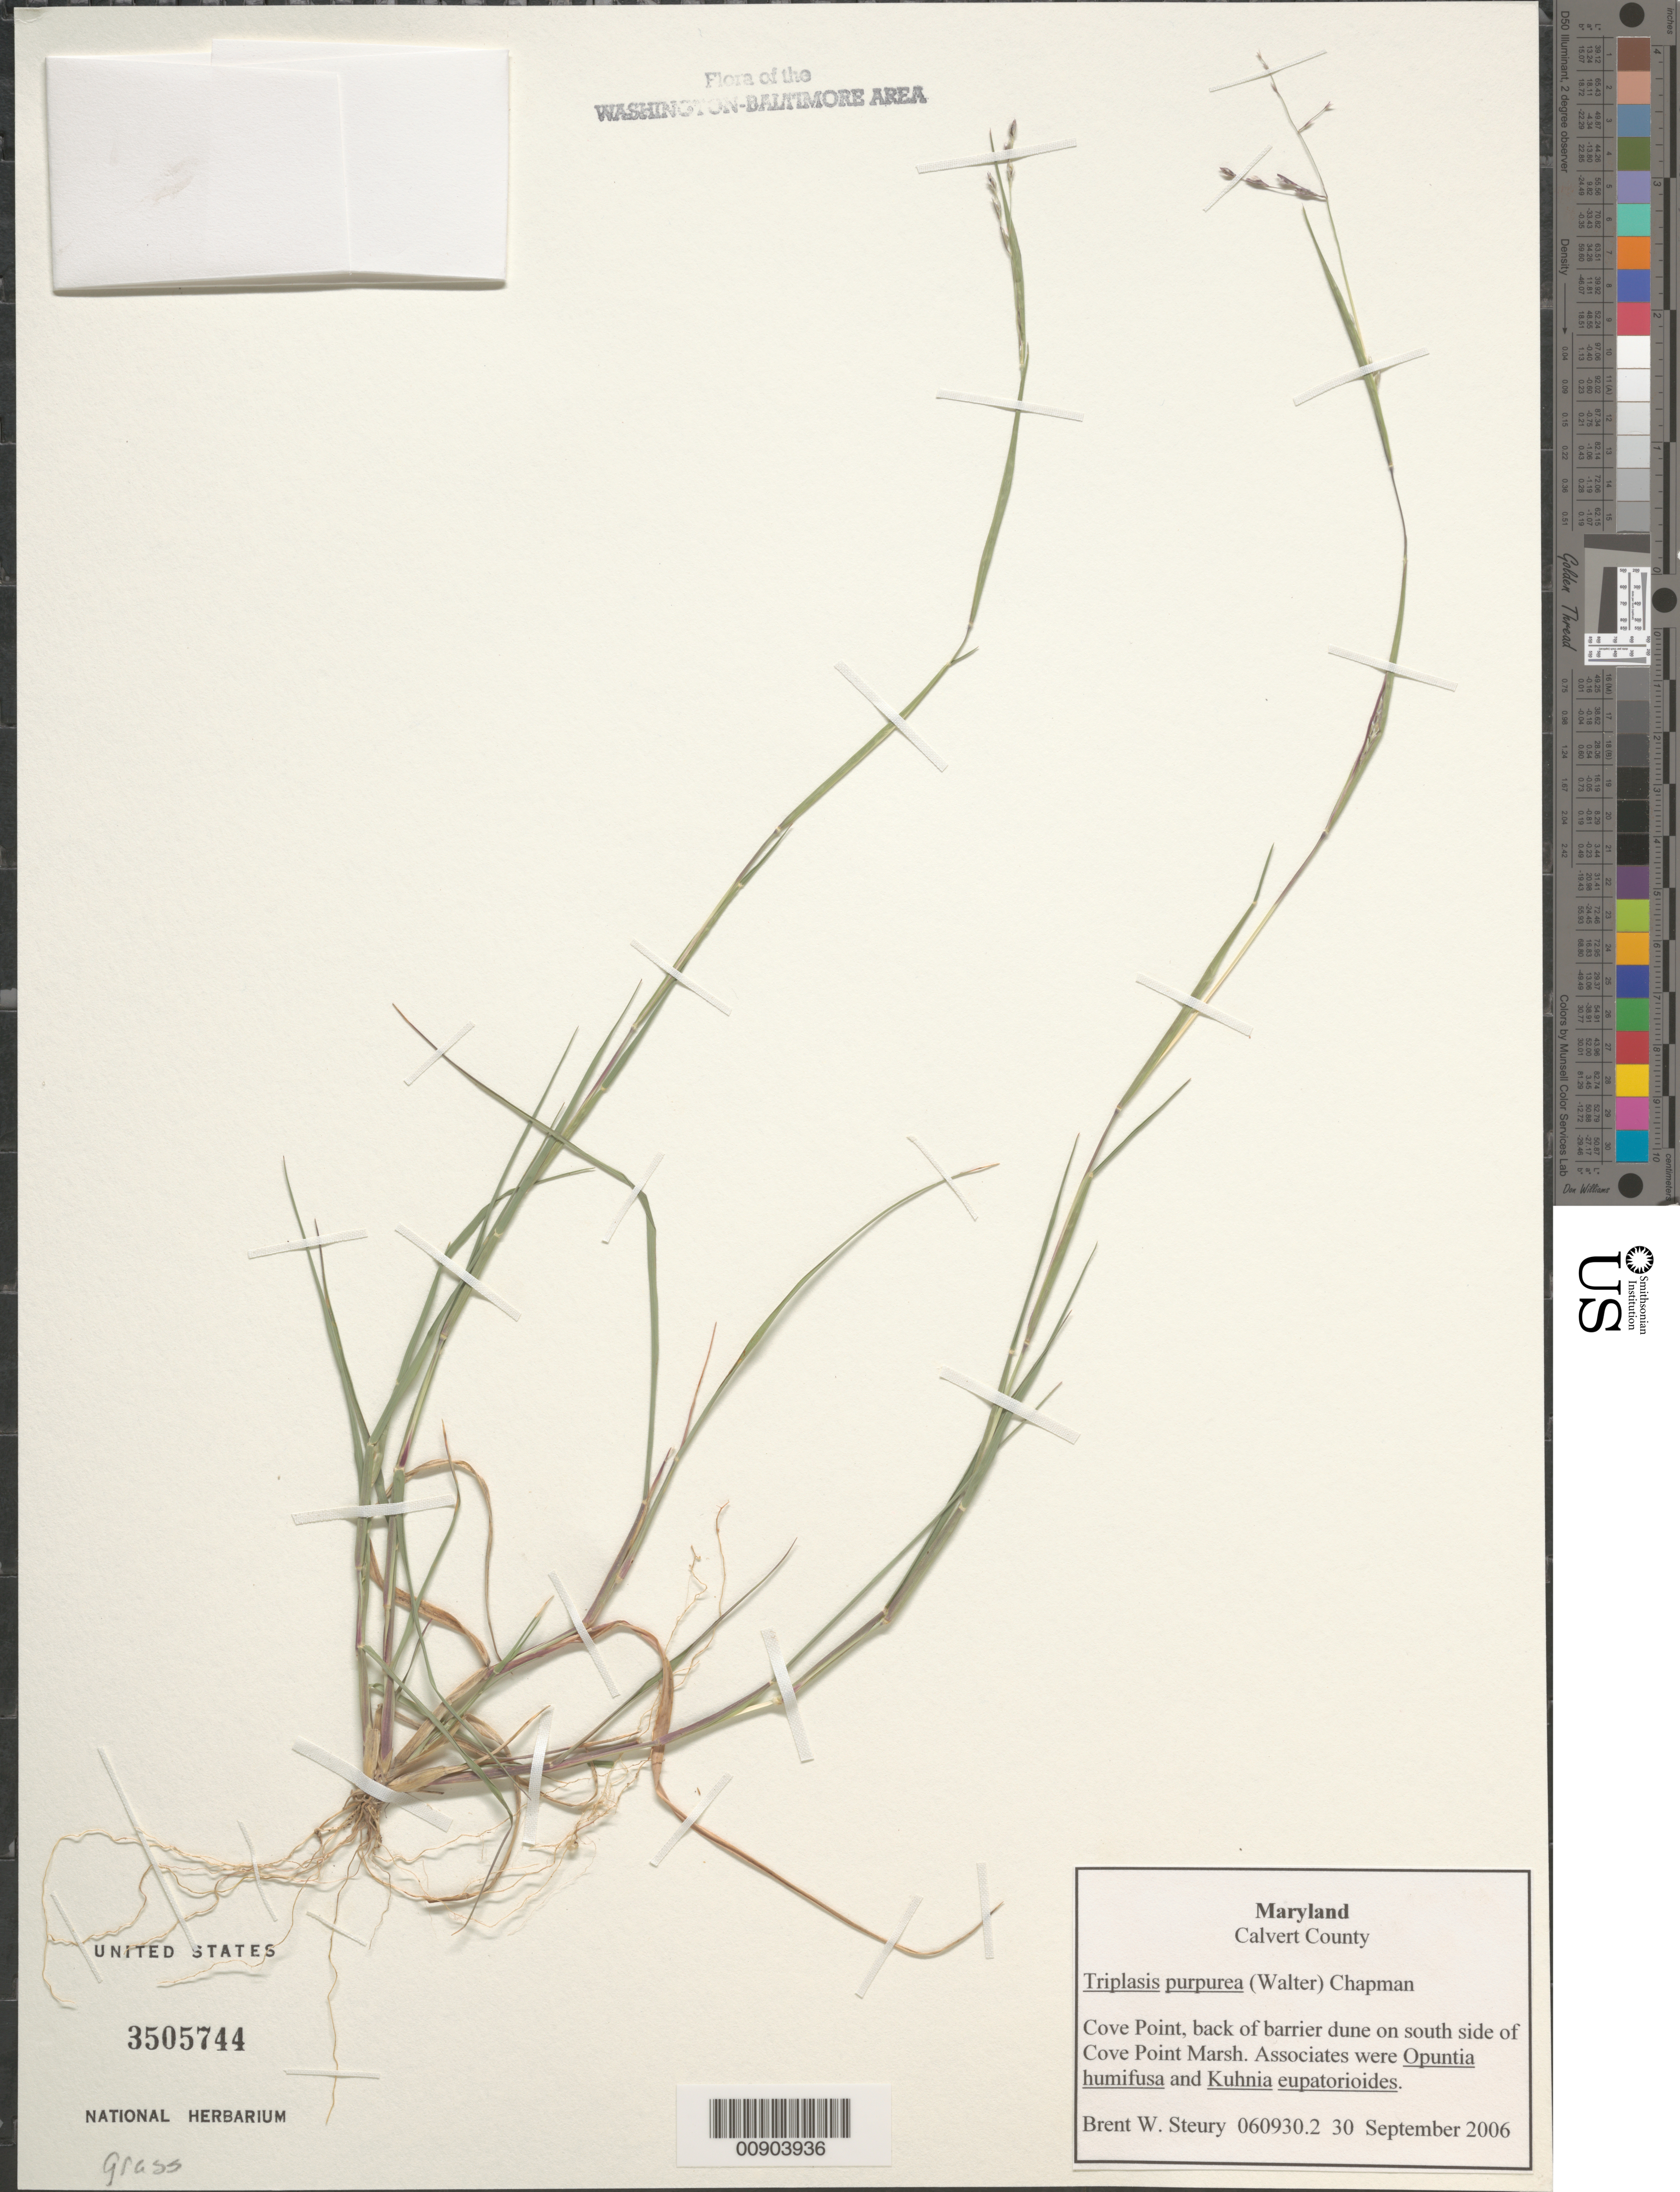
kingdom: Plantae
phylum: Tracheophyta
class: Liliopsida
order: Poales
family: Poaceae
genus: Triplasis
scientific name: Triplasis purpurea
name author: (Walter) Chapm.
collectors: B. Steury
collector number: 060930.2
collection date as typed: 30 September 2006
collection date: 2006-09-30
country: United States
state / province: Maryland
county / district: Calvert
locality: Cove Point, on south side of Cove Point Marsh.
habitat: Back of barrier dune.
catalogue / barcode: US 3505744